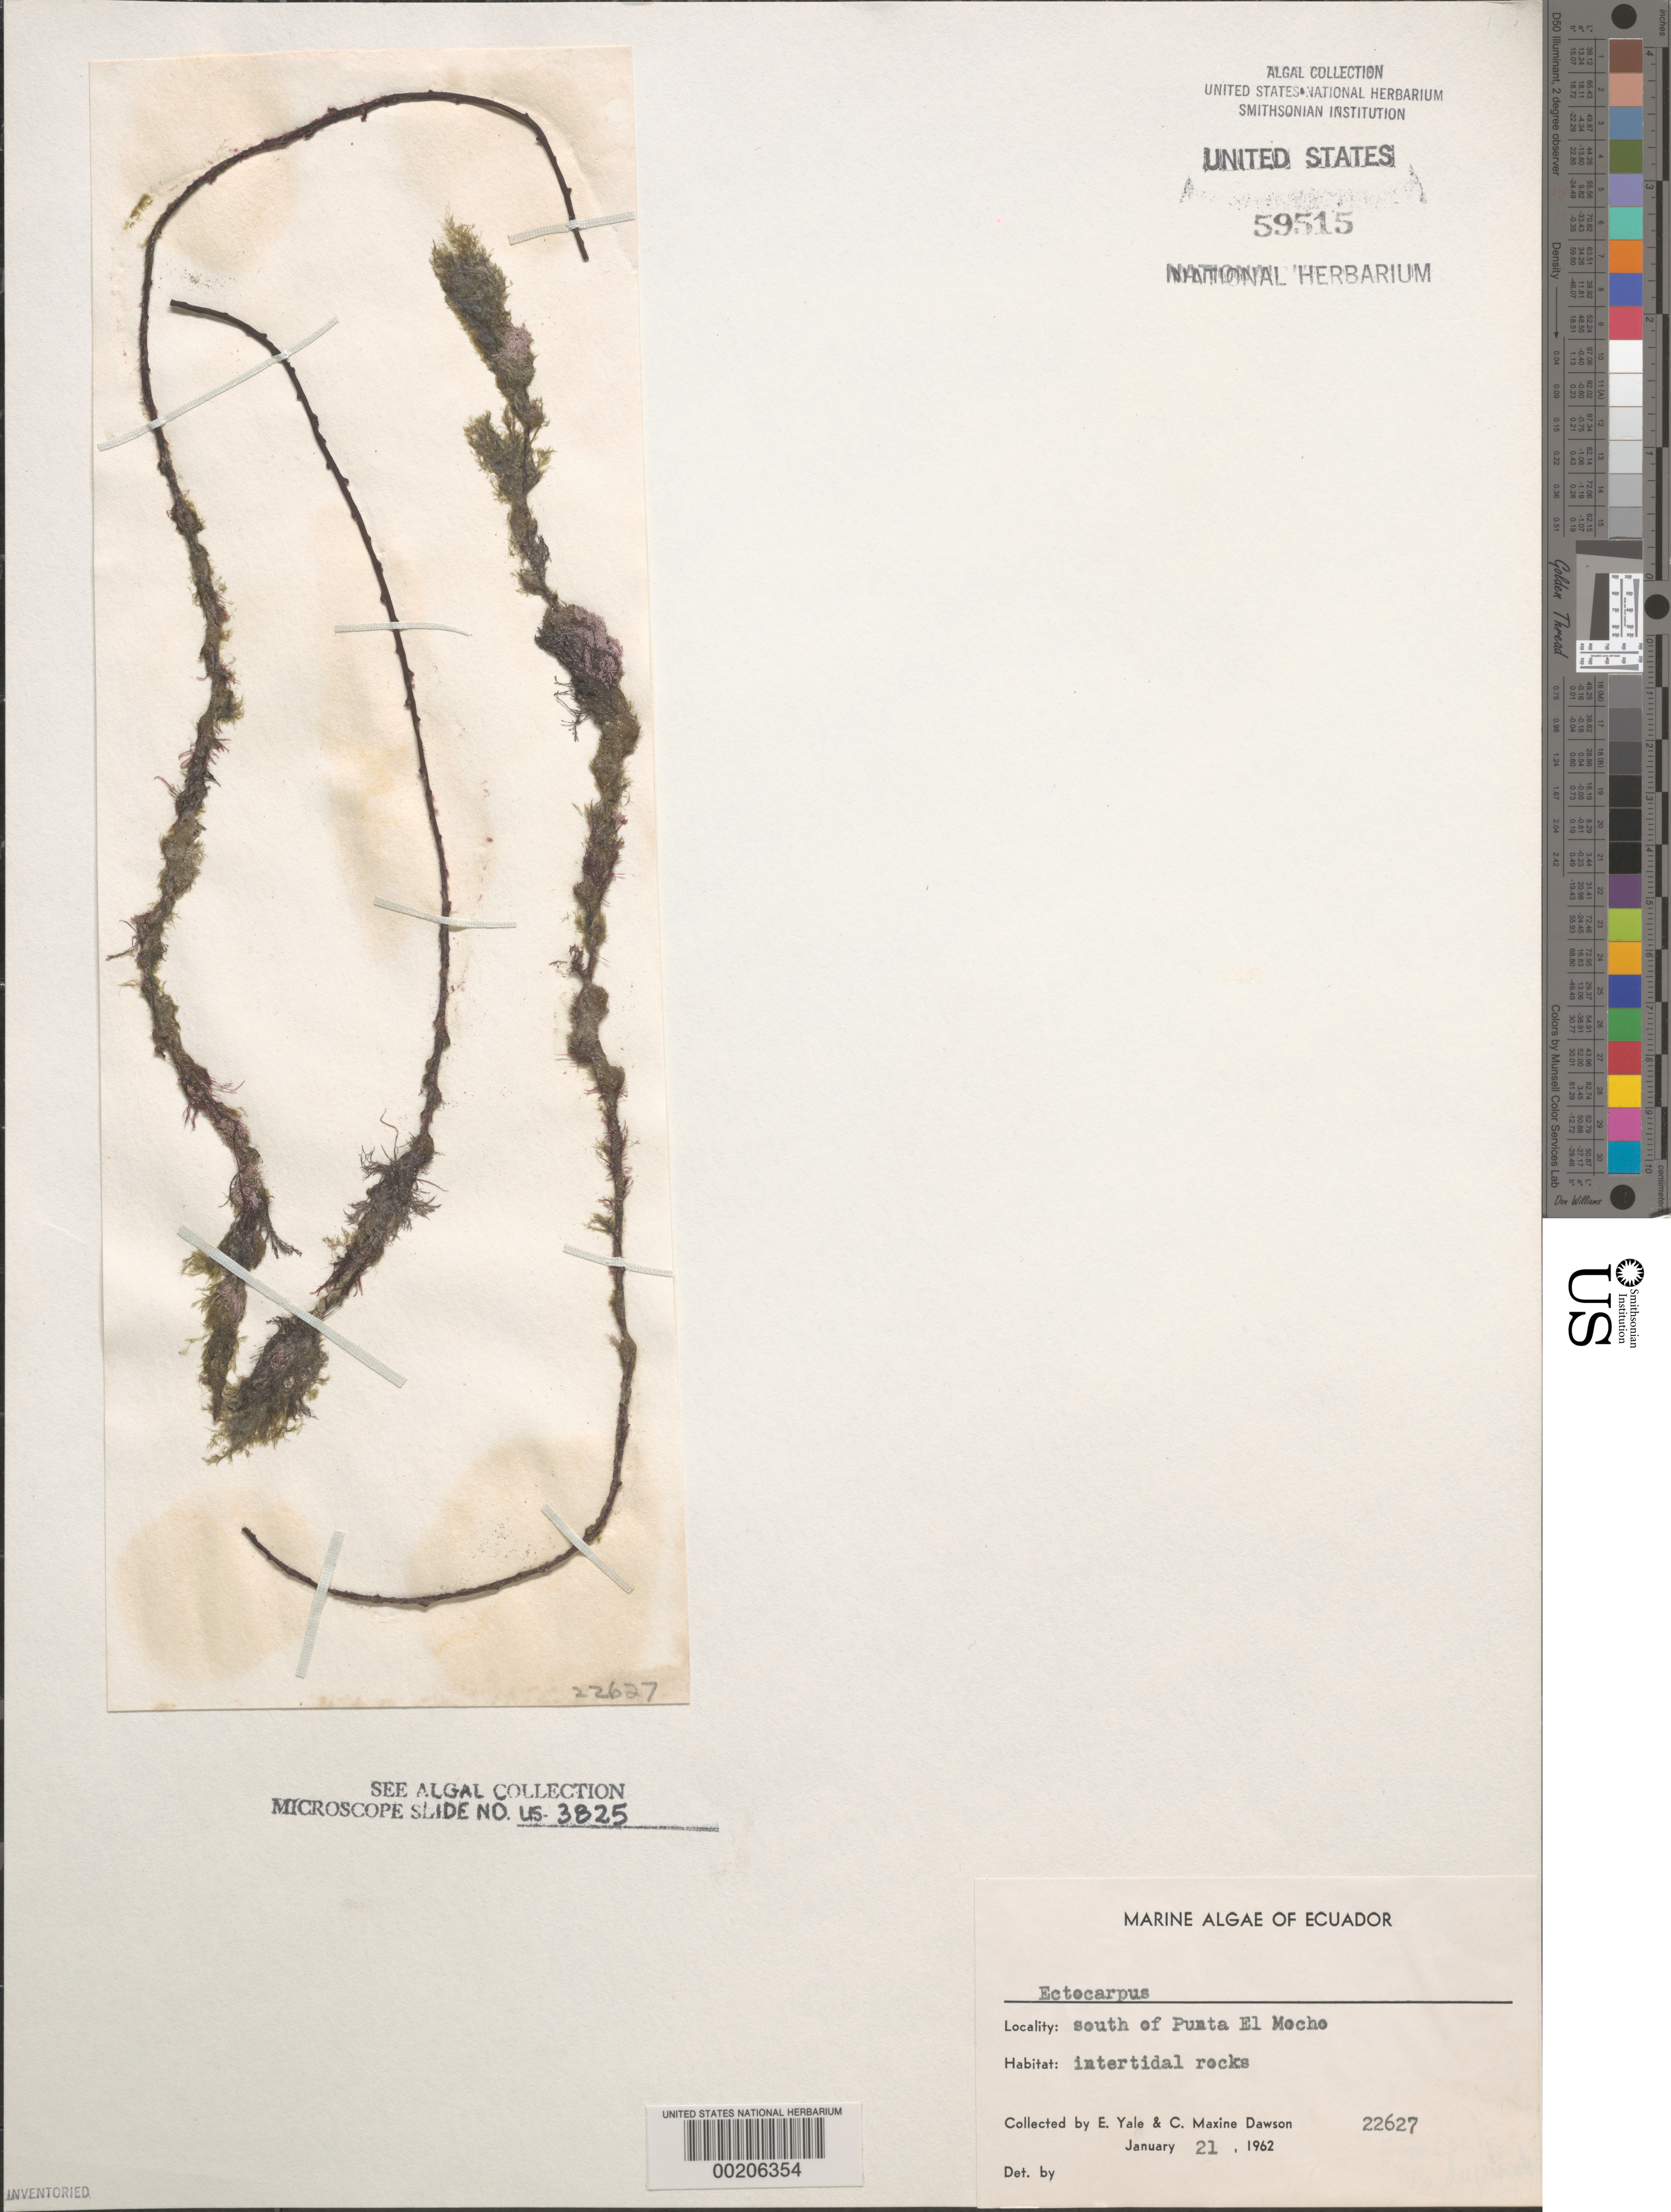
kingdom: Chromista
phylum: Ochrophyta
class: Phaeophyceae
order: Ectocarpales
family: Ectocarpaceae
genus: Ectocarpus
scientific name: Ectocarpus sp.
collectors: E. Y. Dawson & C. M. Dawson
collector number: EYD 22627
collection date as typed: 21 Jan 1962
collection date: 1962-01-21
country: Ecuador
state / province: Guayas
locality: South of Punta el Mocho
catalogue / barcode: US 59515